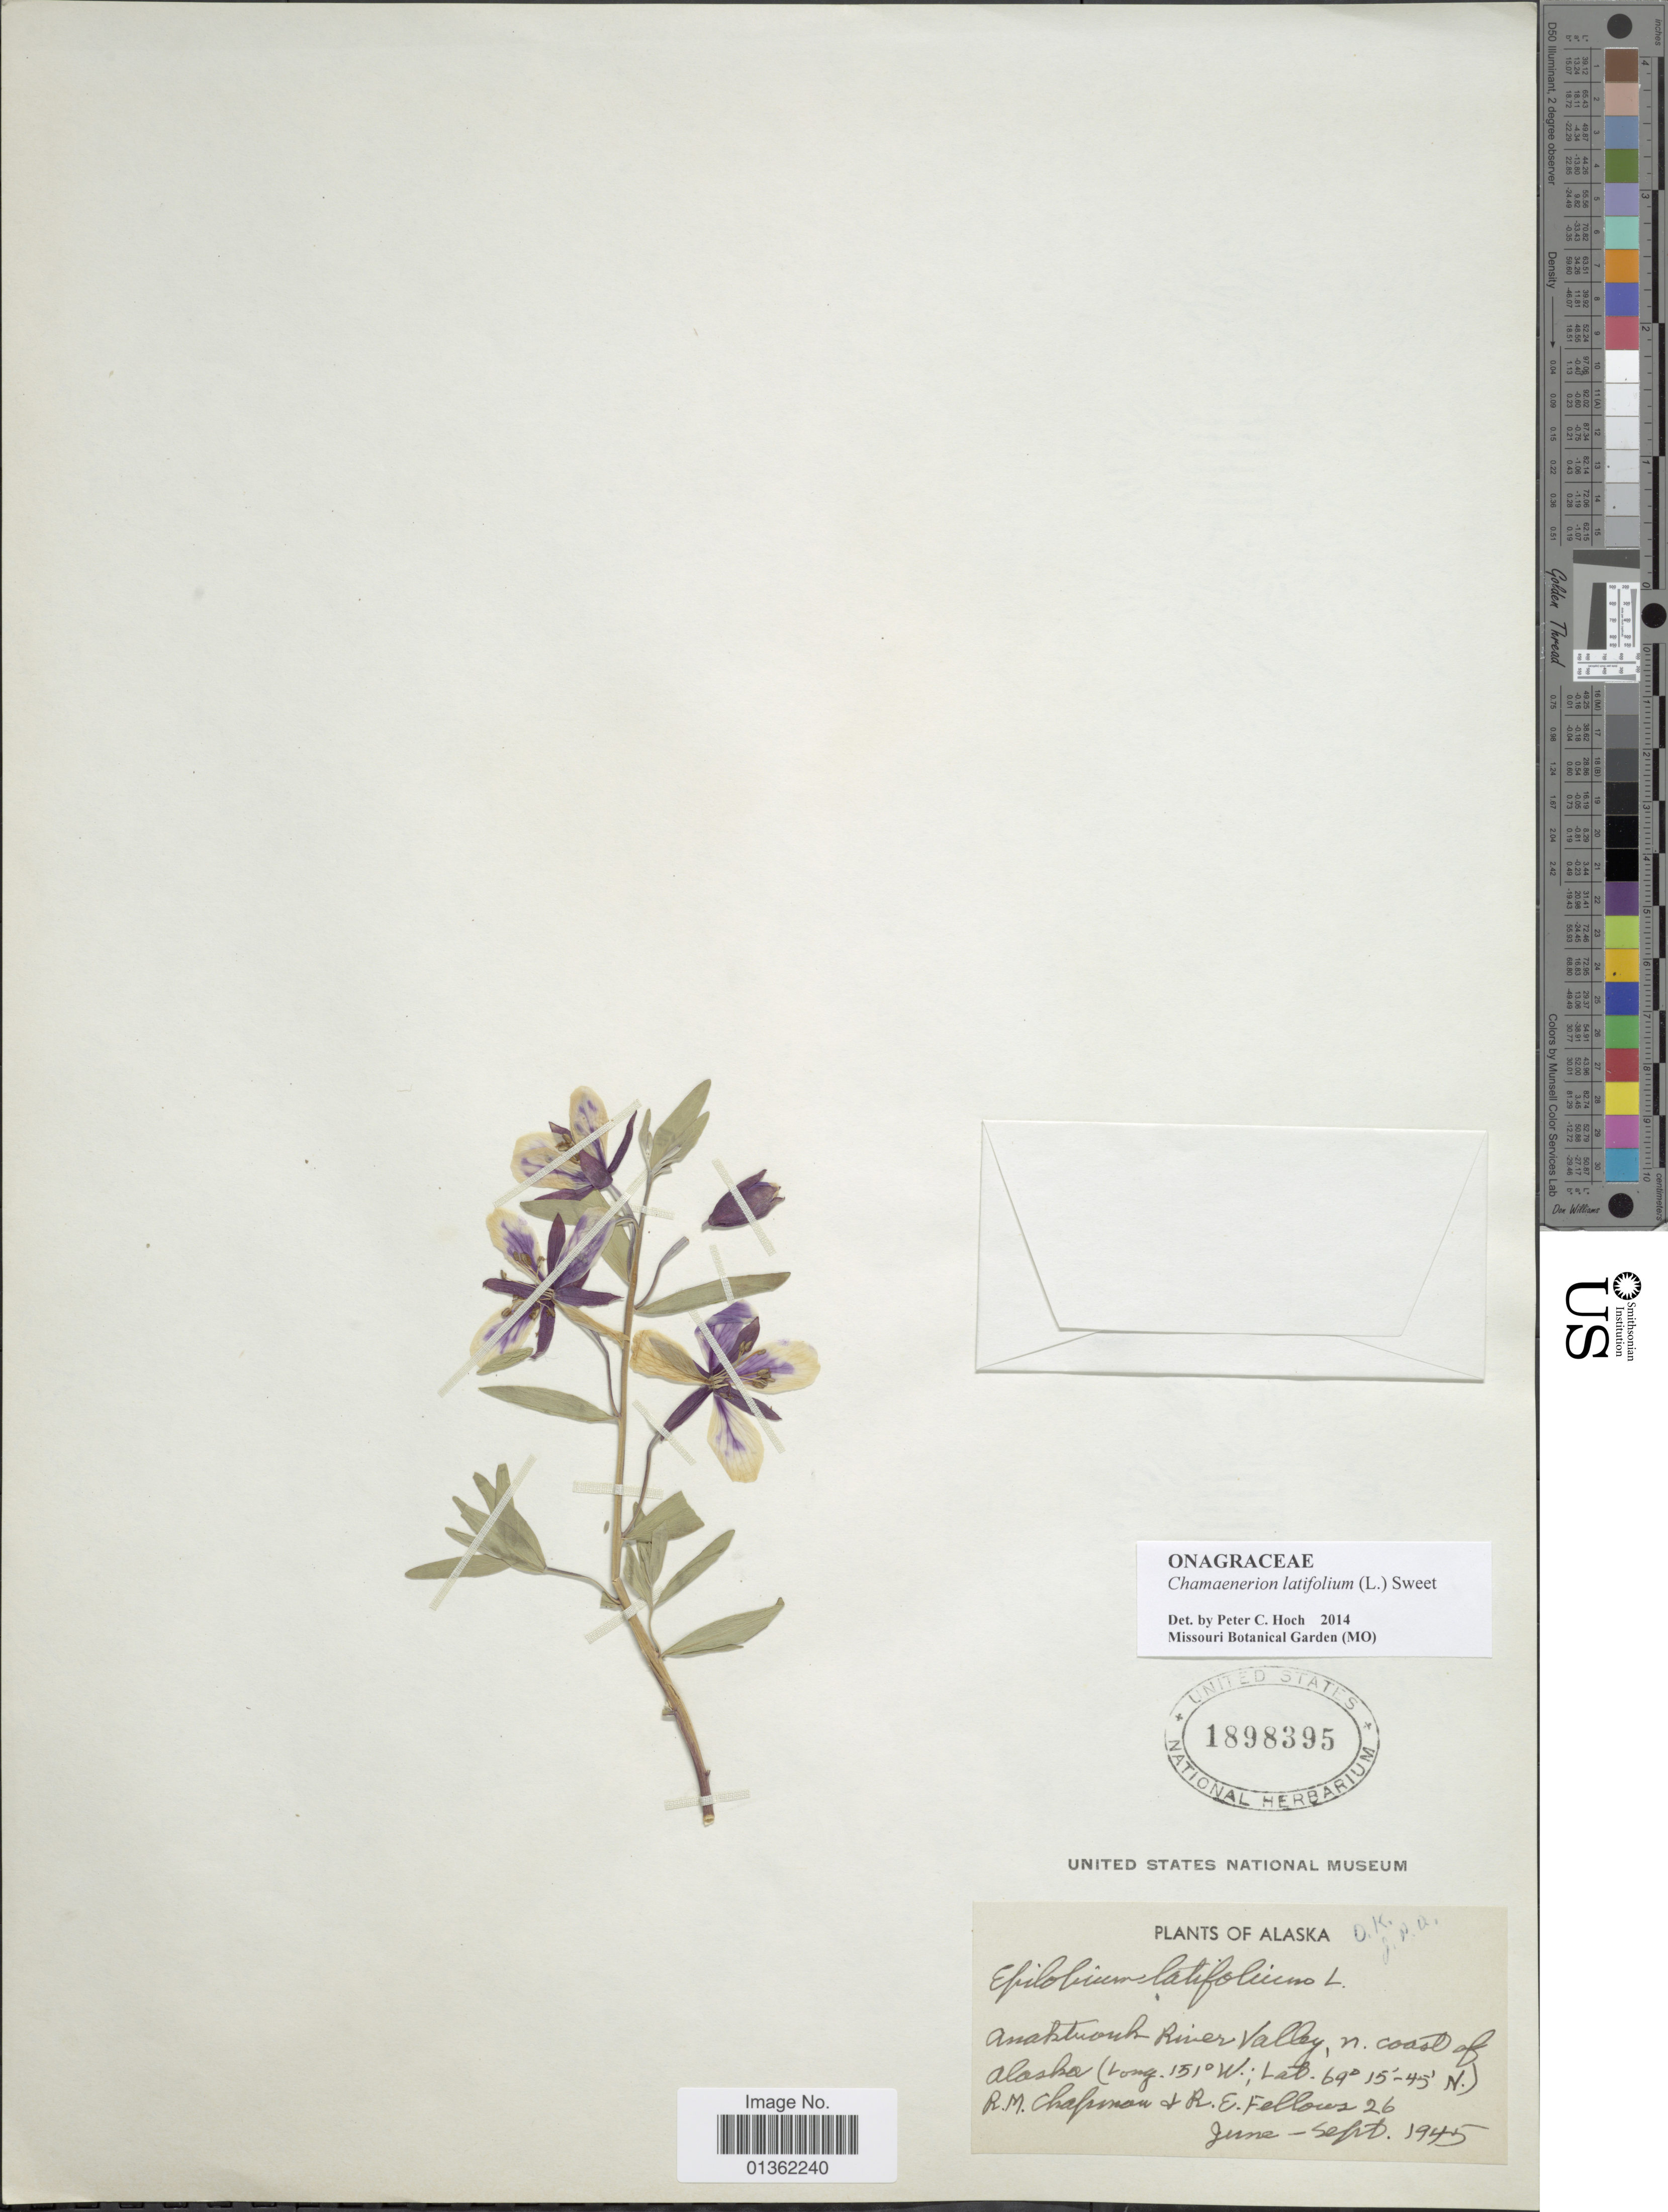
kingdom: Plantae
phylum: Tracheophyta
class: Magnoliopsida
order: Myrtales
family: Onagraceae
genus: Chamaenerion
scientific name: Chamaenerion latifolium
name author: (L.) Th. Fr. & Lange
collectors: R. M. Chapman & R. Fellows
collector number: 26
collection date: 1945-06/1945-09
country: United States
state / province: Alaska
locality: Anaktuvuk River Valley, N. coast of Alaska.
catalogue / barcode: US 1898395